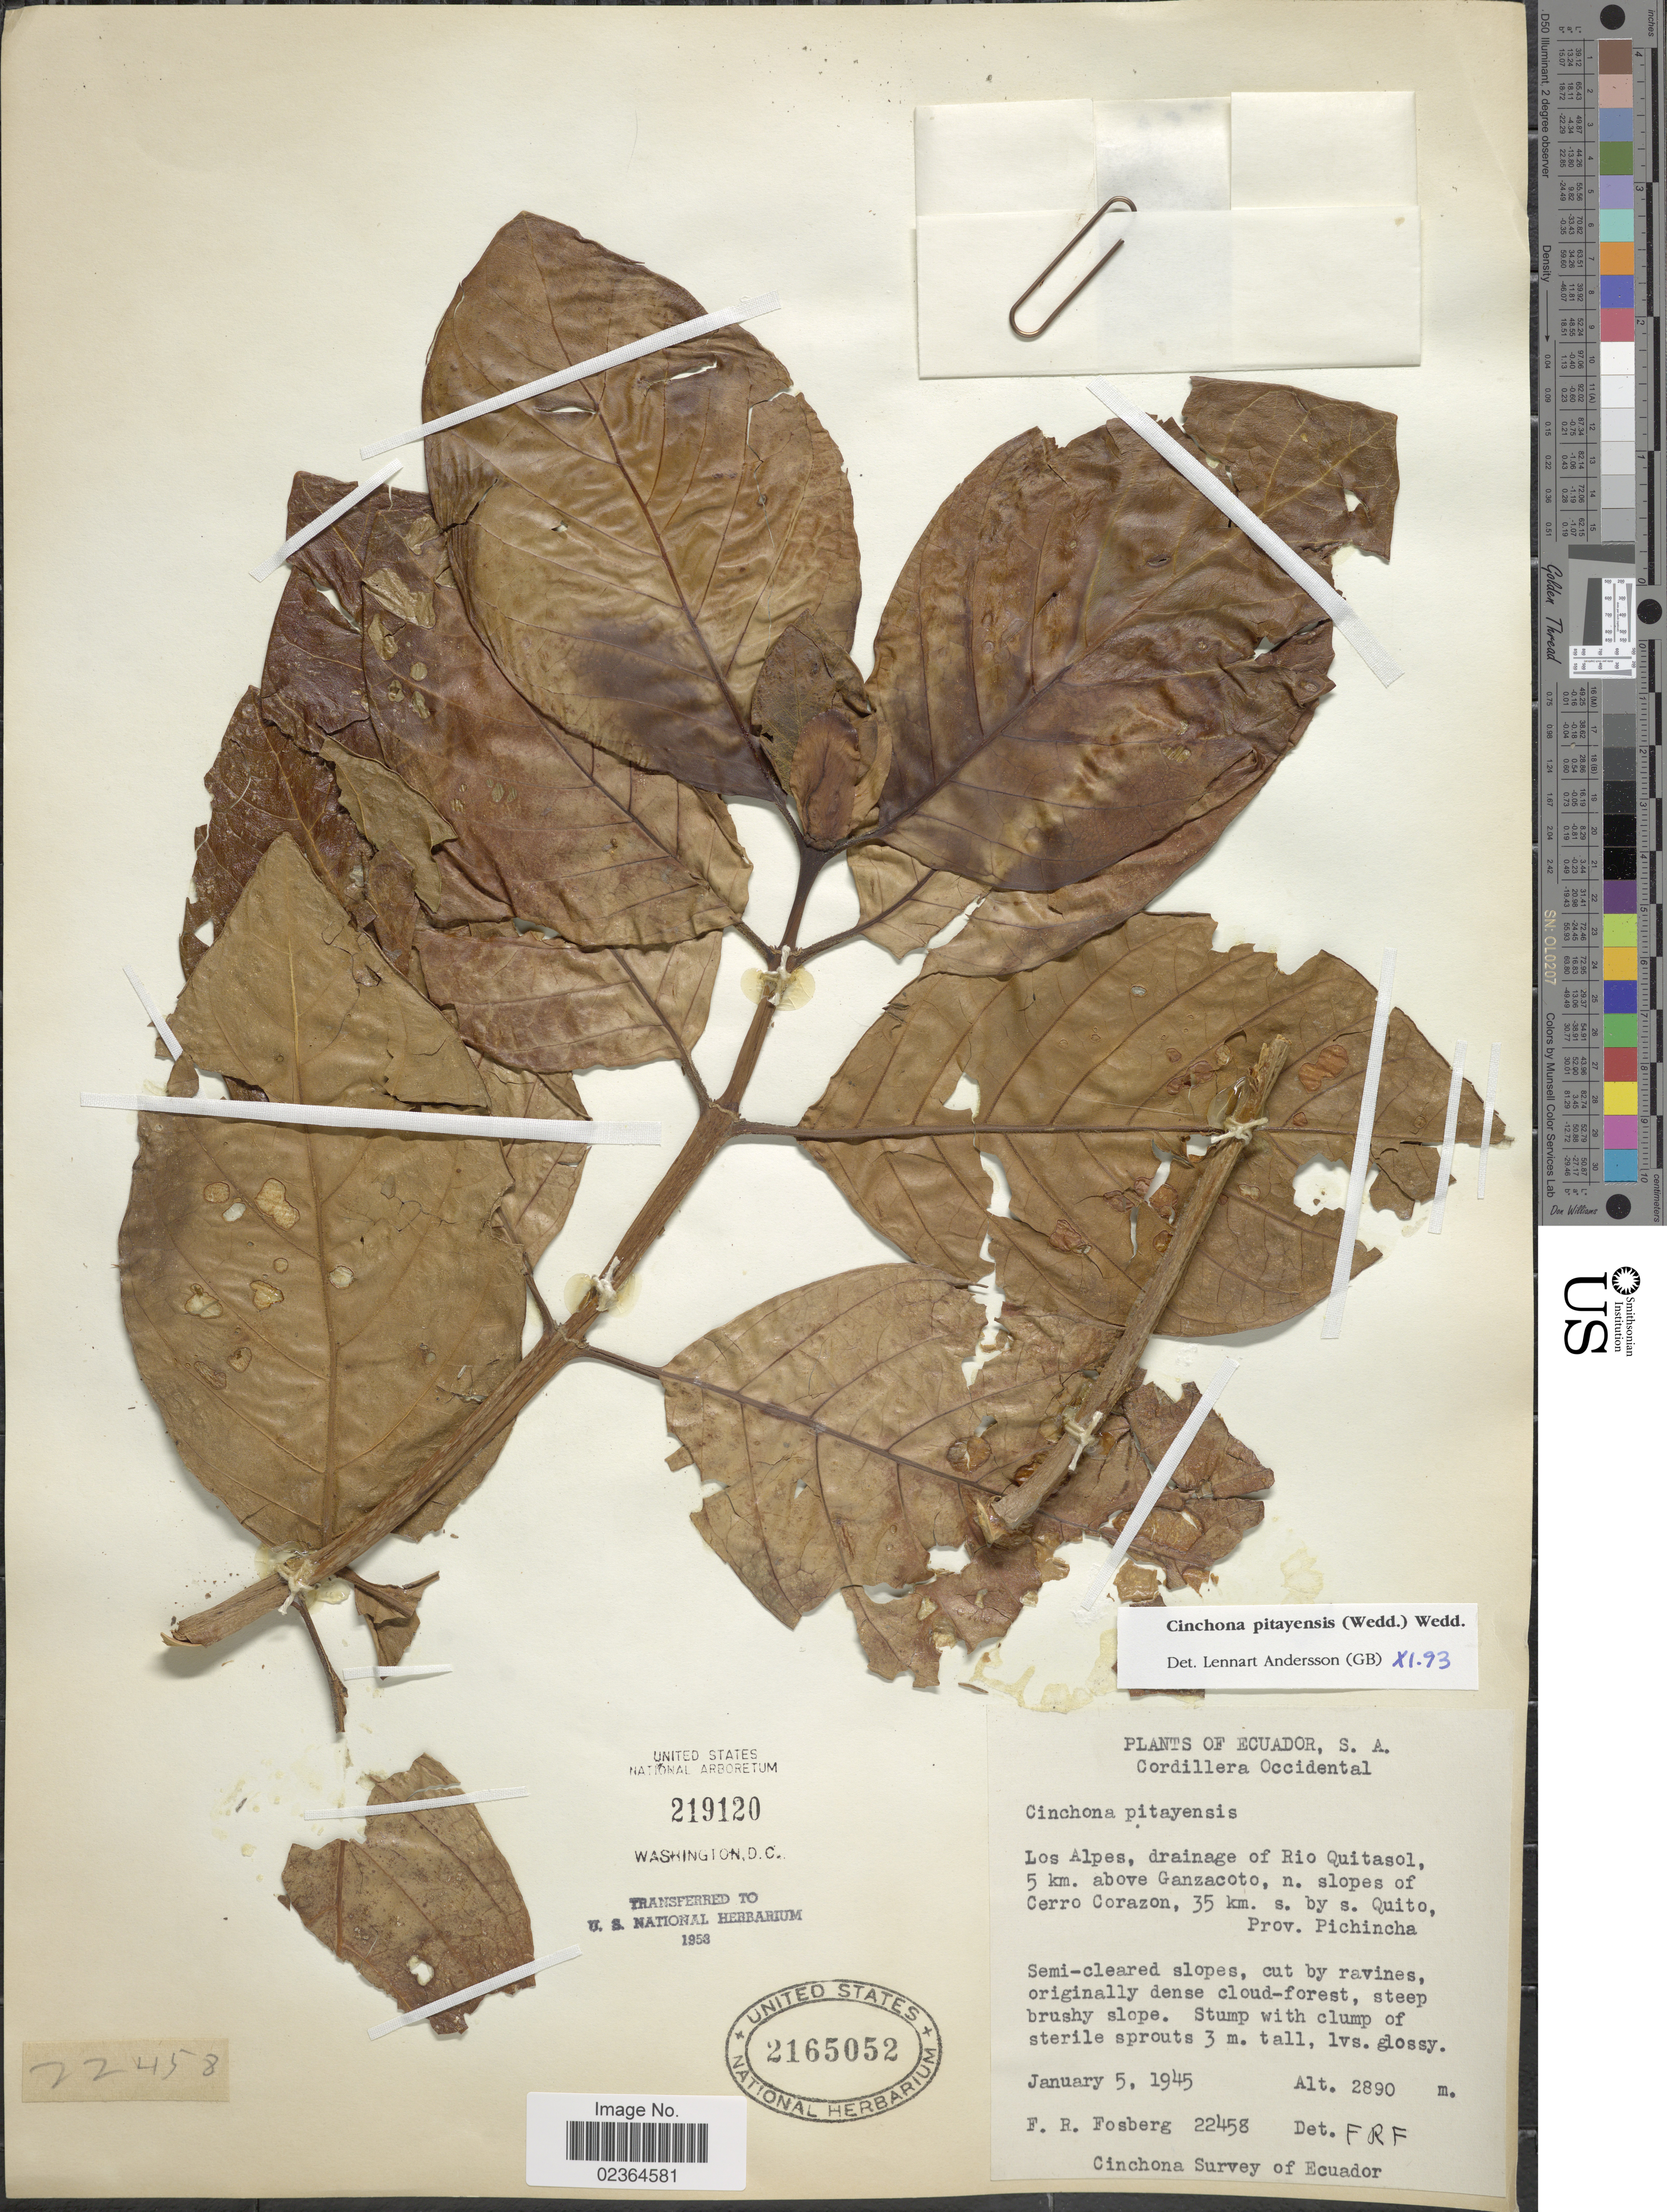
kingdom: Plantae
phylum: Tracheophyta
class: Magnoliopsida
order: Gentianales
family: Rubiaceae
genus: Cinchona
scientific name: Cinchona pitayensis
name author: Wedd.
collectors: F. R. Fosberg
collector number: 22458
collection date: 1945-01-05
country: Ecuador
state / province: Pichincha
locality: Cordillera Occidental. Los Alpes, drainage of Rio Quitasol, 5 km. above Ganzacoto, n. slopes of Cerro Corazon, 35 km. s. by s. Quito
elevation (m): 2890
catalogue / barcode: US 2165052